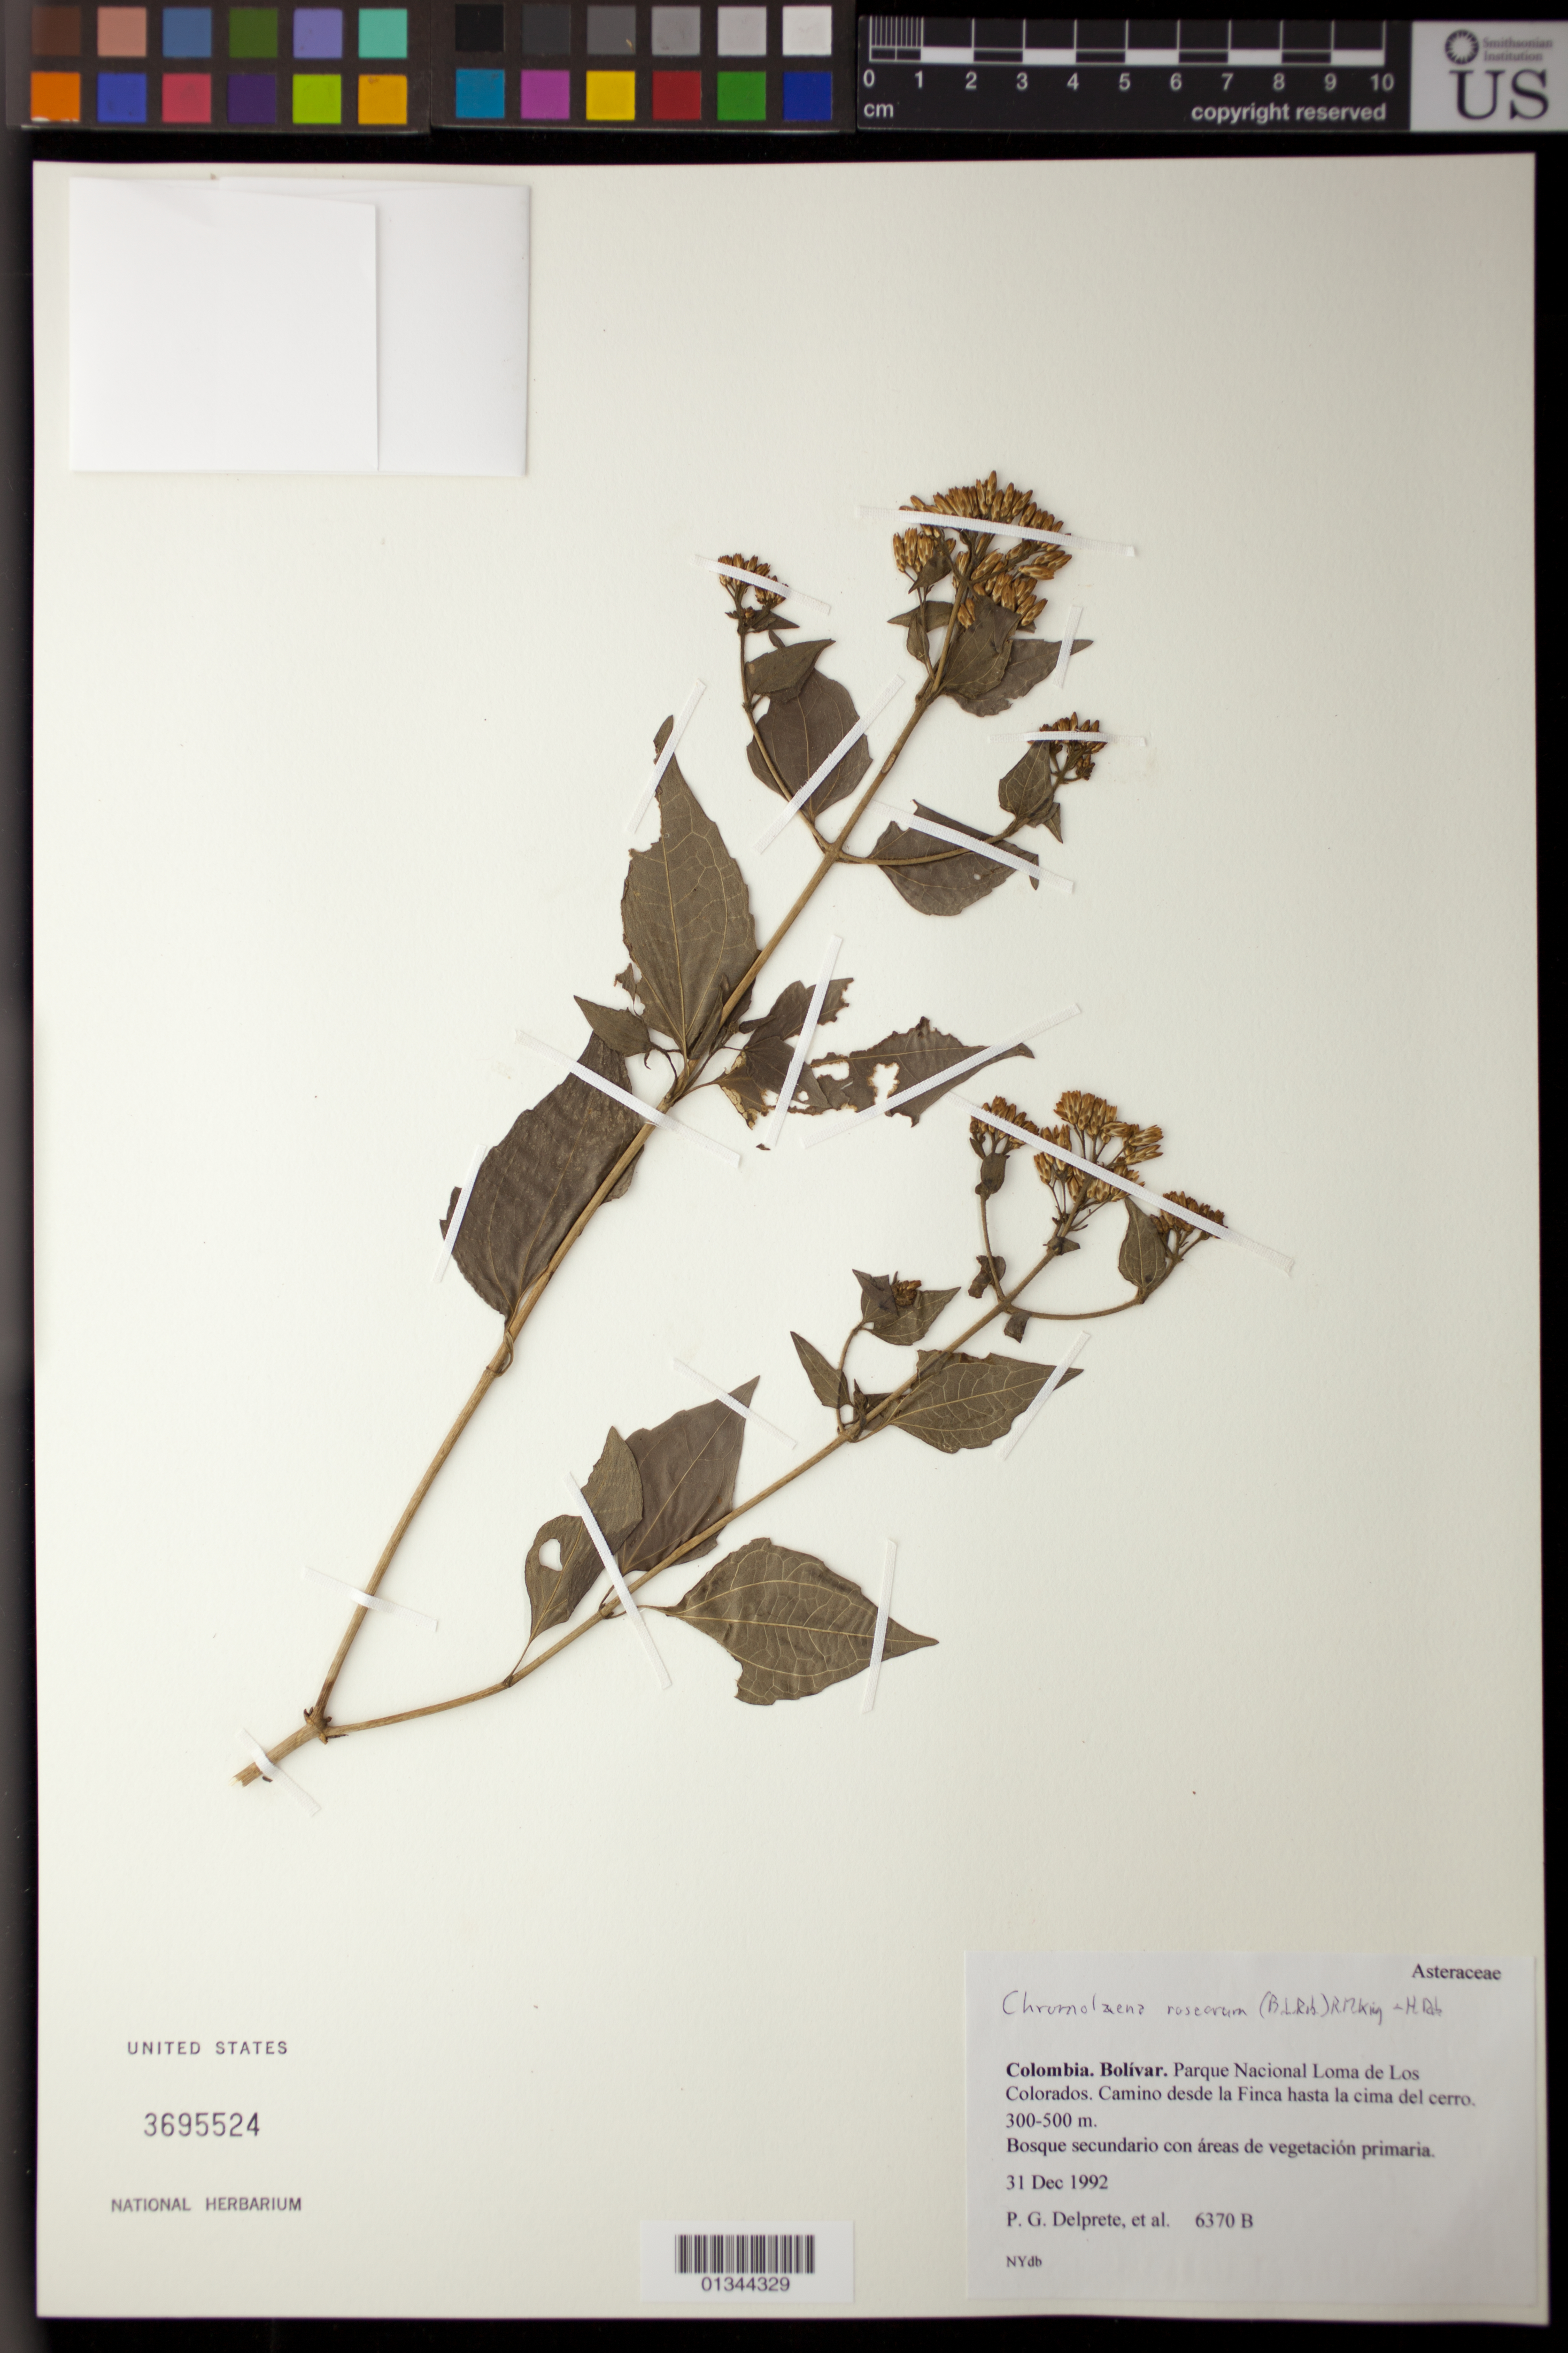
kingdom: Plantae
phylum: Tracheophyta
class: Magnoliopsida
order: Asterales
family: Asteraceae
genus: Chromolaena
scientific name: Chromolaena roseorum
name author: (B.L. Rob.) R.M. King & H. Rob.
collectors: P. G. Delprete et al.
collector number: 6370 B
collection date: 1992-12-31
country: Colombia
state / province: Bolívar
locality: Parque Nacional "Loma de Los Colorados". Camino desde la Finca hasta la cima del cerro.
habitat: Bosque secundario con areas de vegetacion primaria.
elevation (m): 300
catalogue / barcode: US 3695524